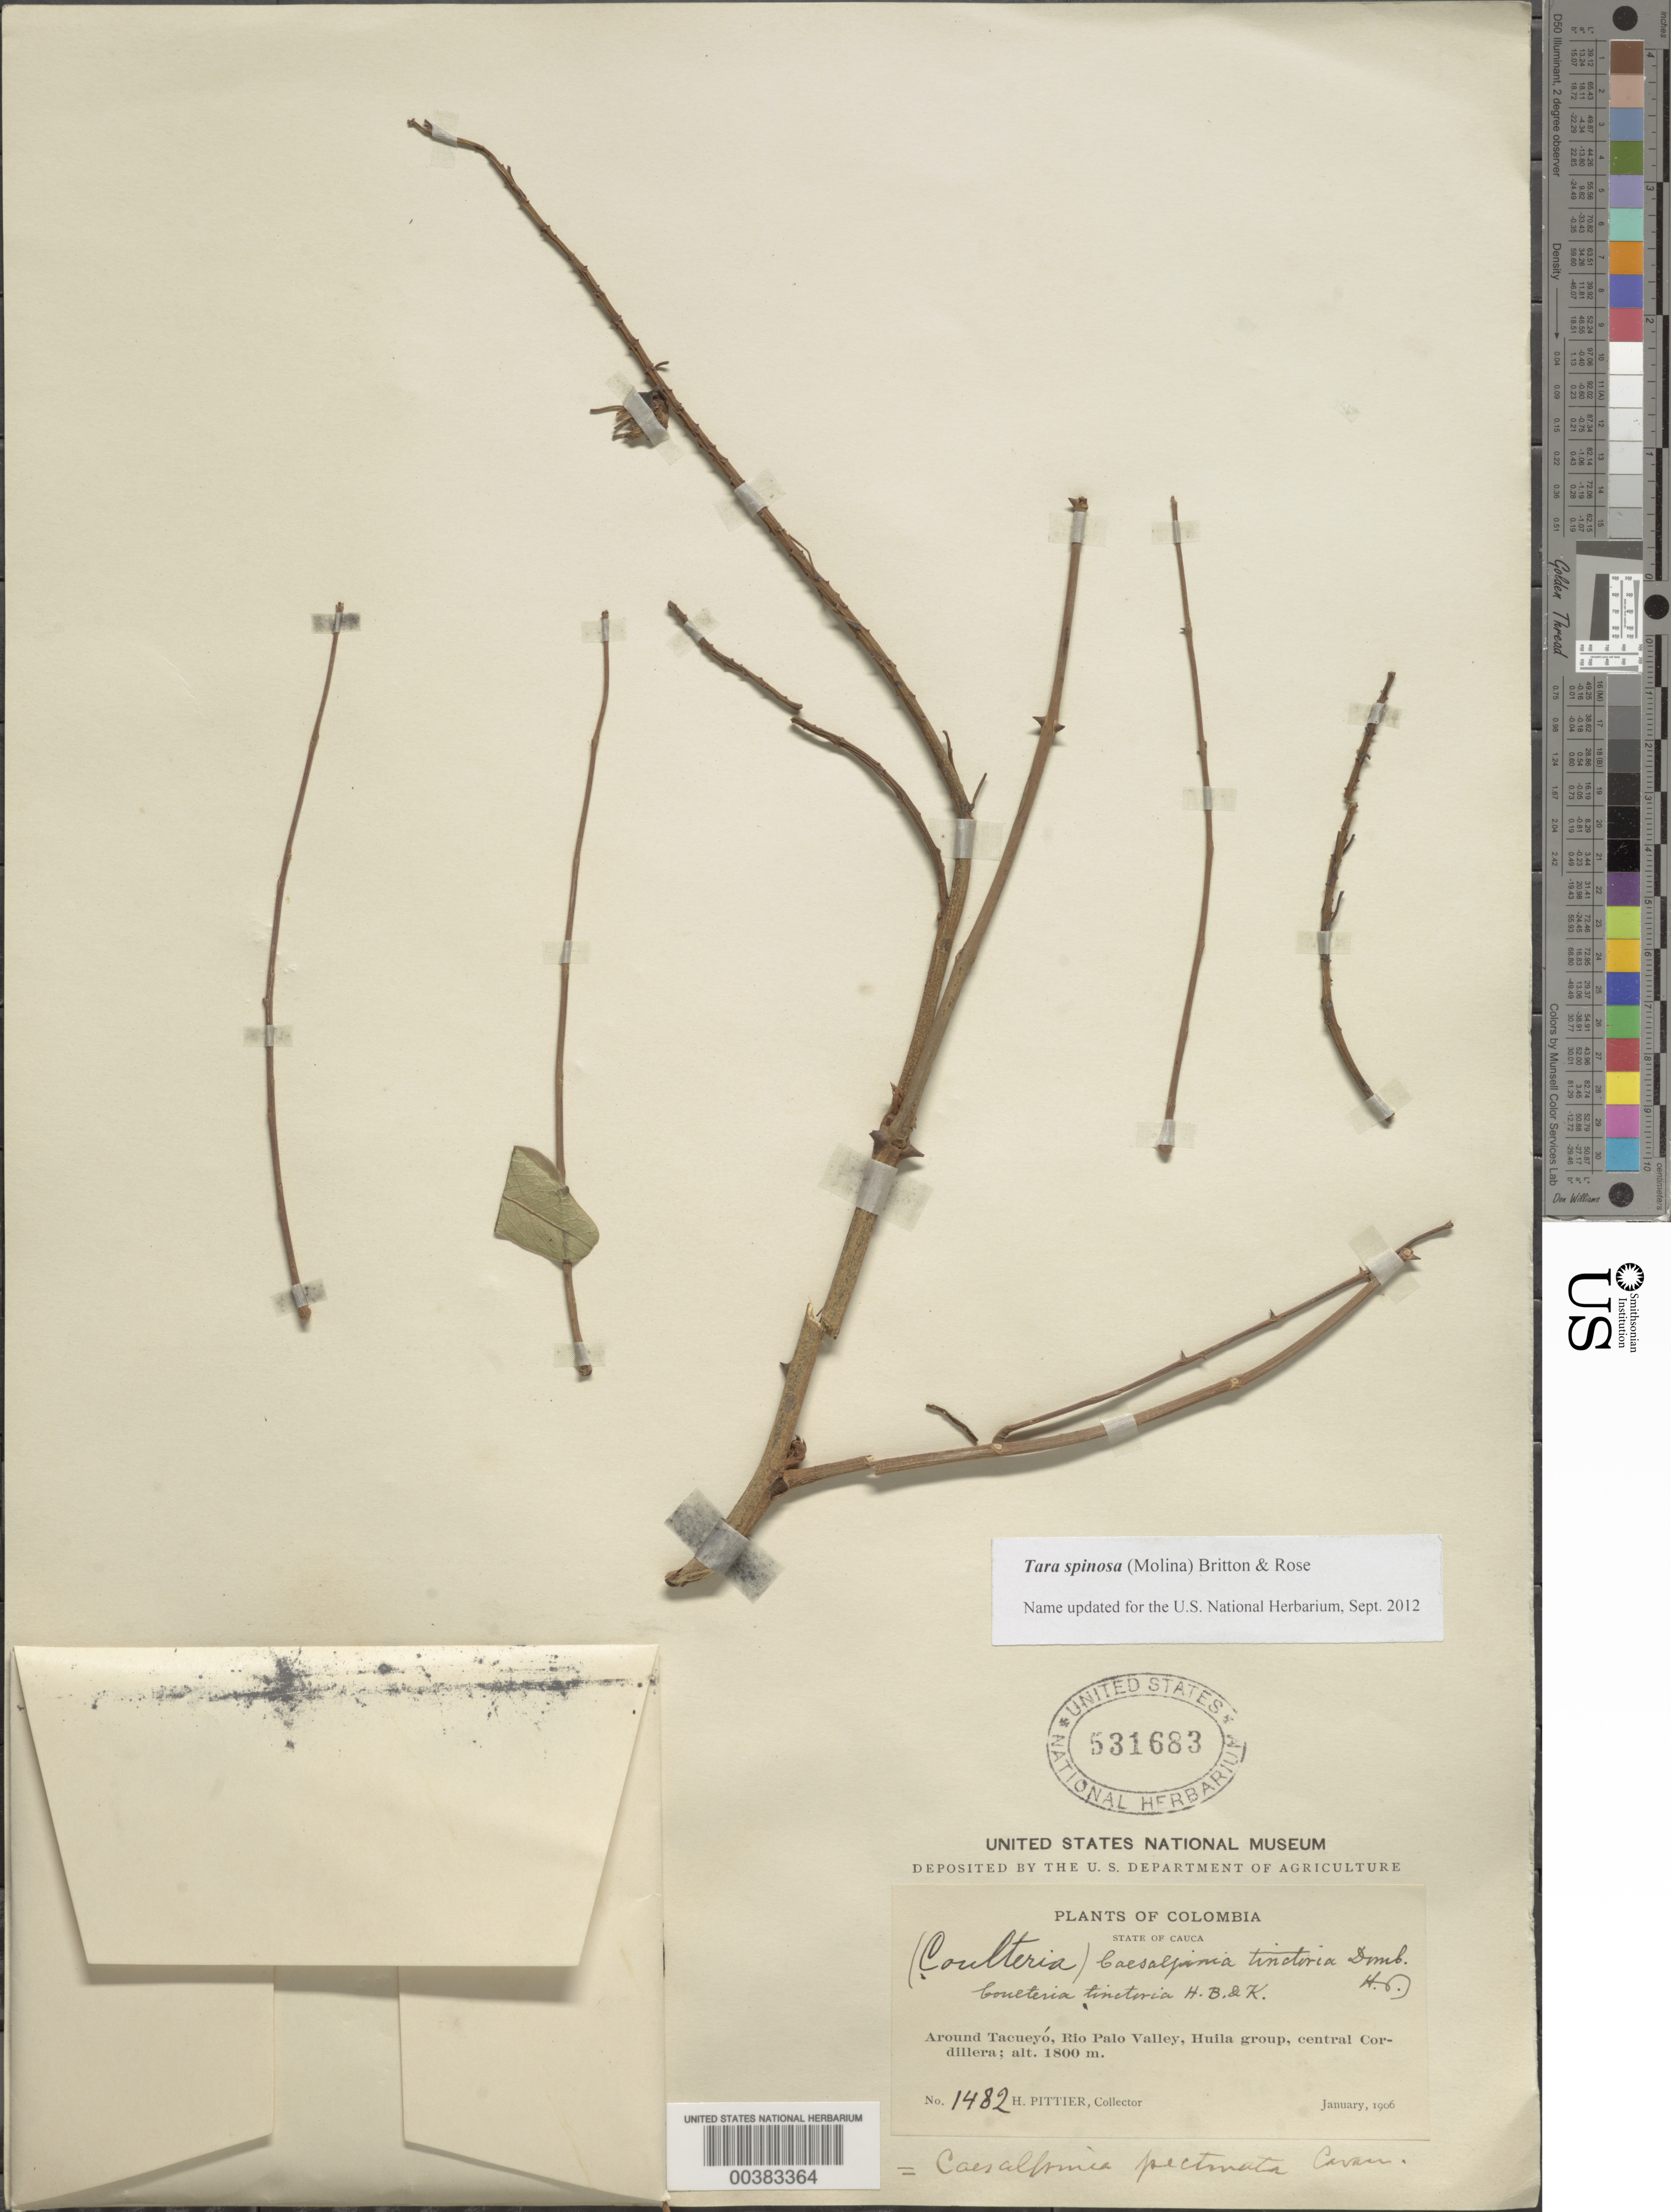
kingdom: Plantae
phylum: Tracheophyta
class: Magnoliopsida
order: Fabales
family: Fabaceae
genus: Tara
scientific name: Tara spinosa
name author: (Molina) Britton & Rose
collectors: H. F. Pittier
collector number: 1482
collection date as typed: Jan 1906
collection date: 1906-01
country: Colombia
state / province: Cauca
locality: Around Tacueyo, Rio Palo Valley, Huila group, Central Cordillera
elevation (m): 1800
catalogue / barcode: US 531683